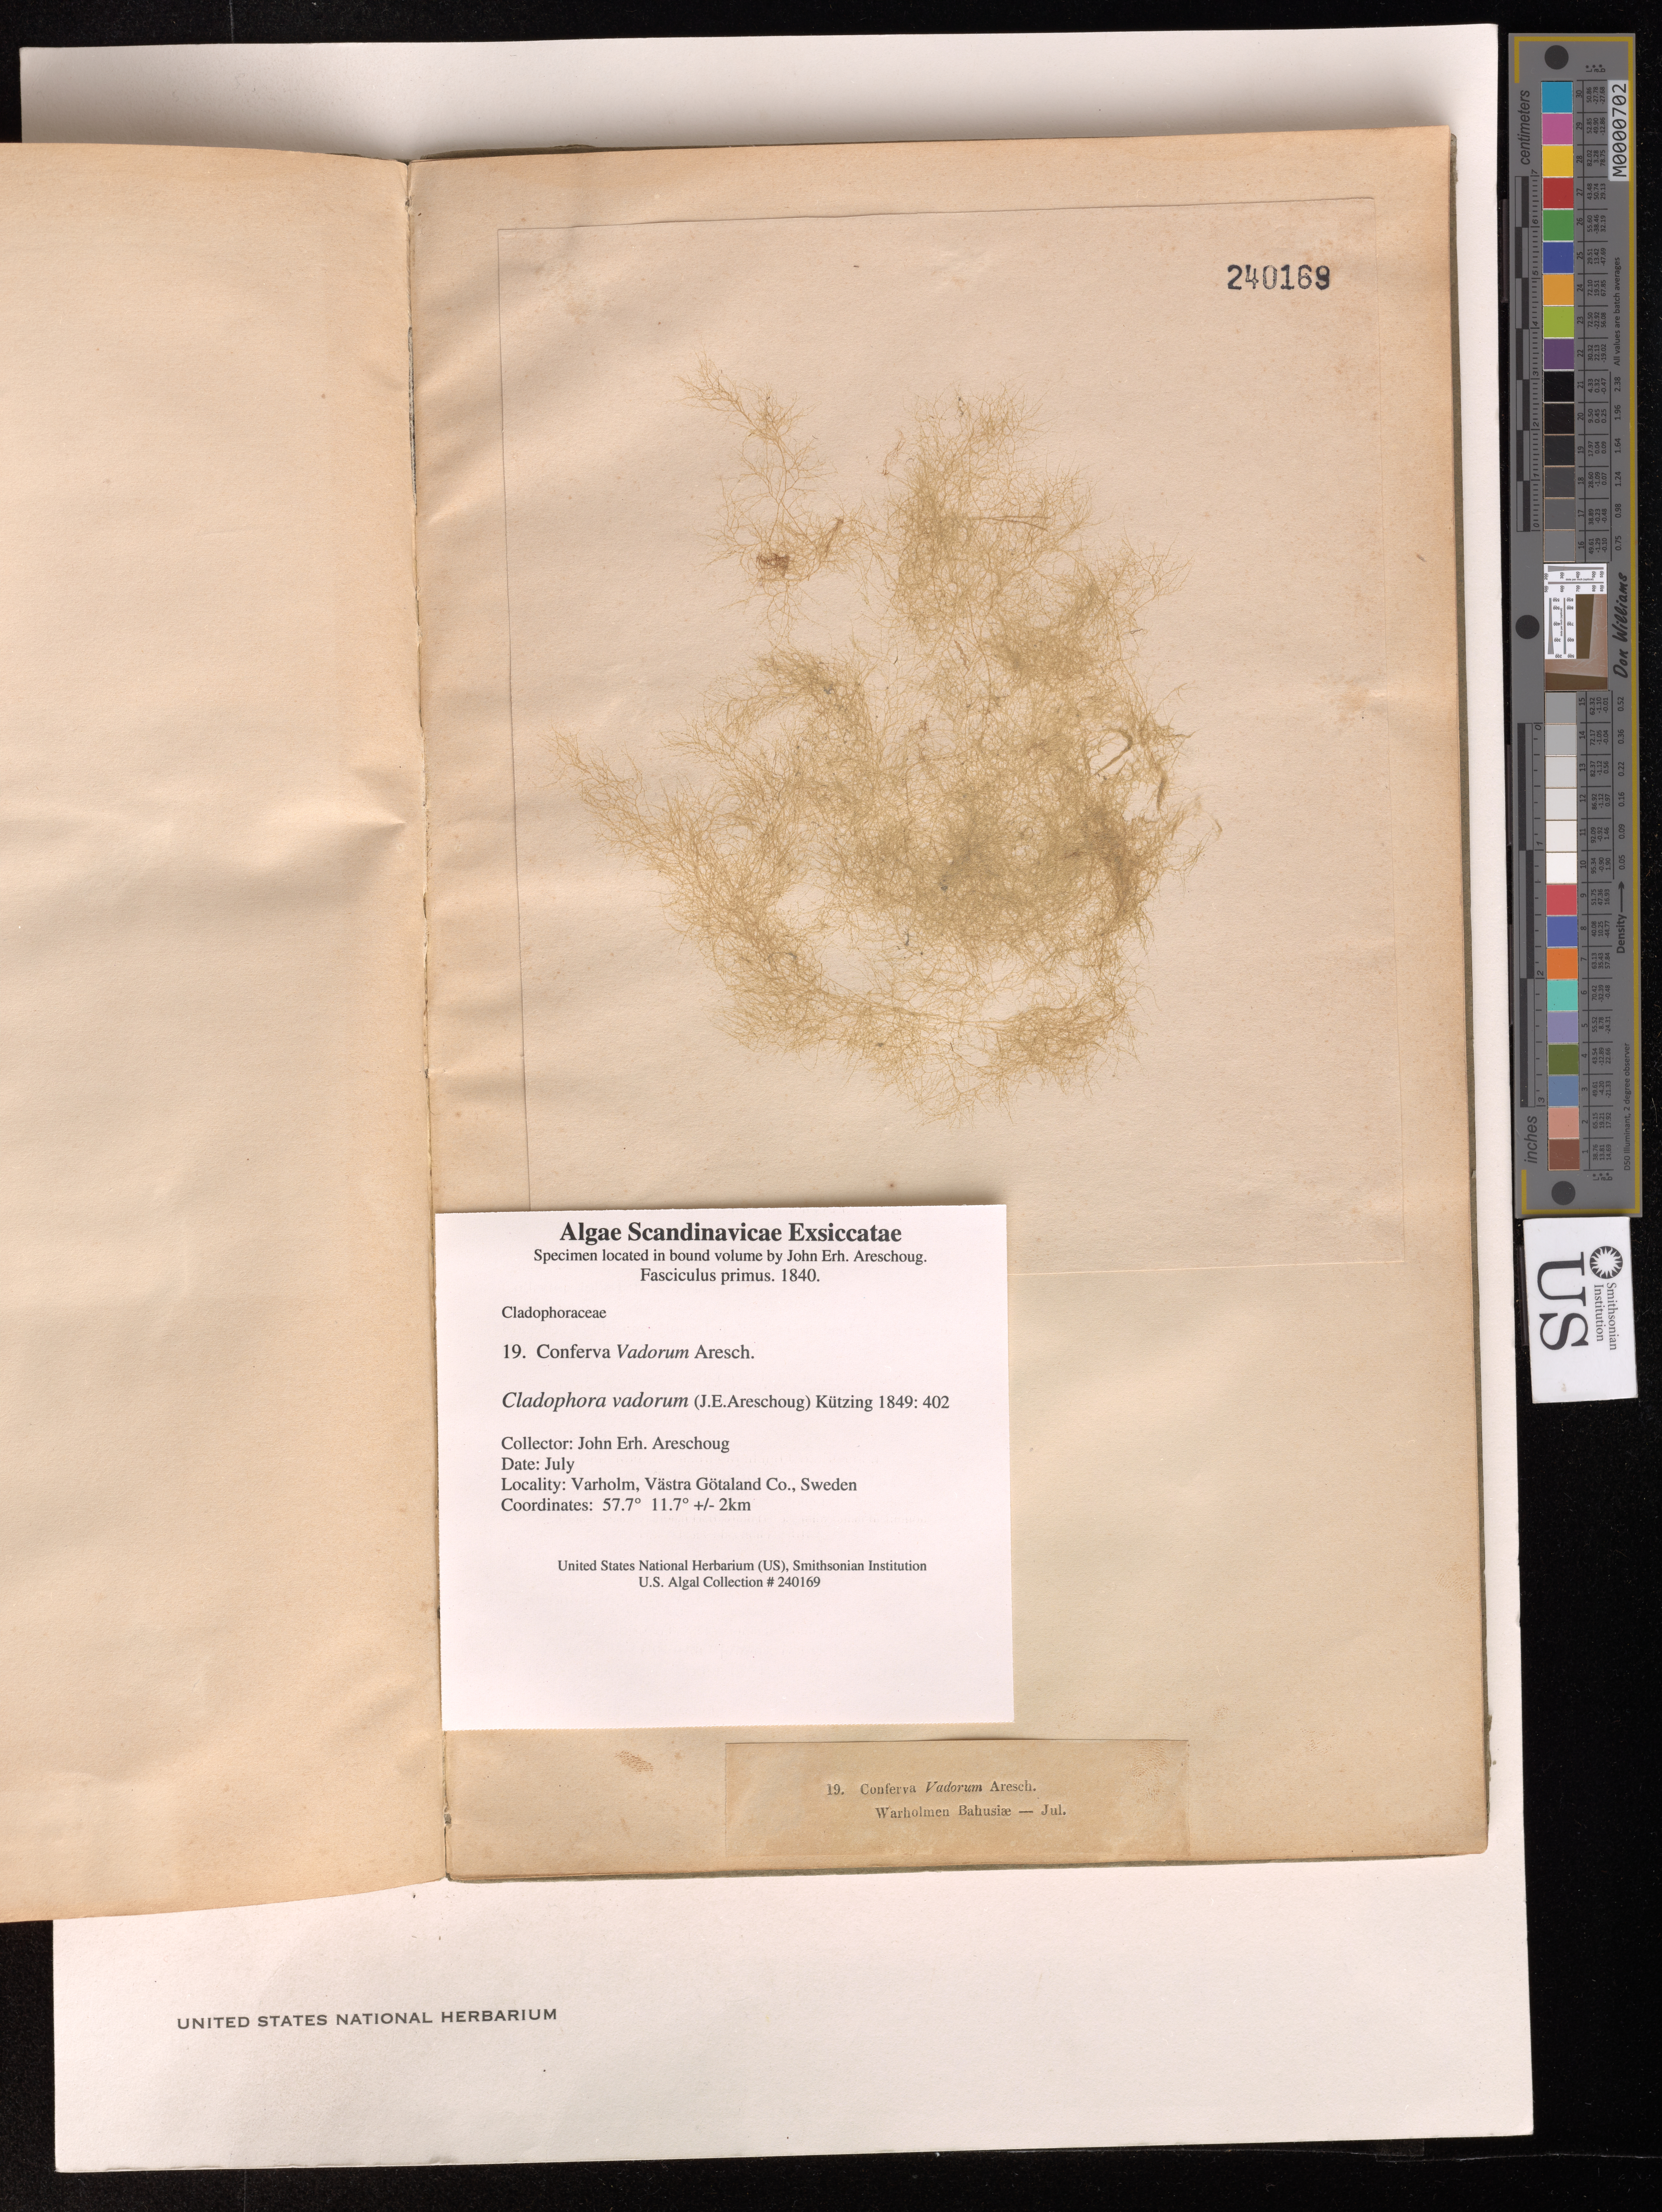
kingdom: Plantae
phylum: Chlorophyta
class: Ulvophyceae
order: Cladophorales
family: Cladophoraceae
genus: Cladophora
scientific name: Cladophora vadorum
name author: (Areschoug) Kütz.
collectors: J. E. Areschoug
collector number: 19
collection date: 1840-07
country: Sweden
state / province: Västra Götaland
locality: Varholm, outside Gothenburg.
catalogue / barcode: US 240169